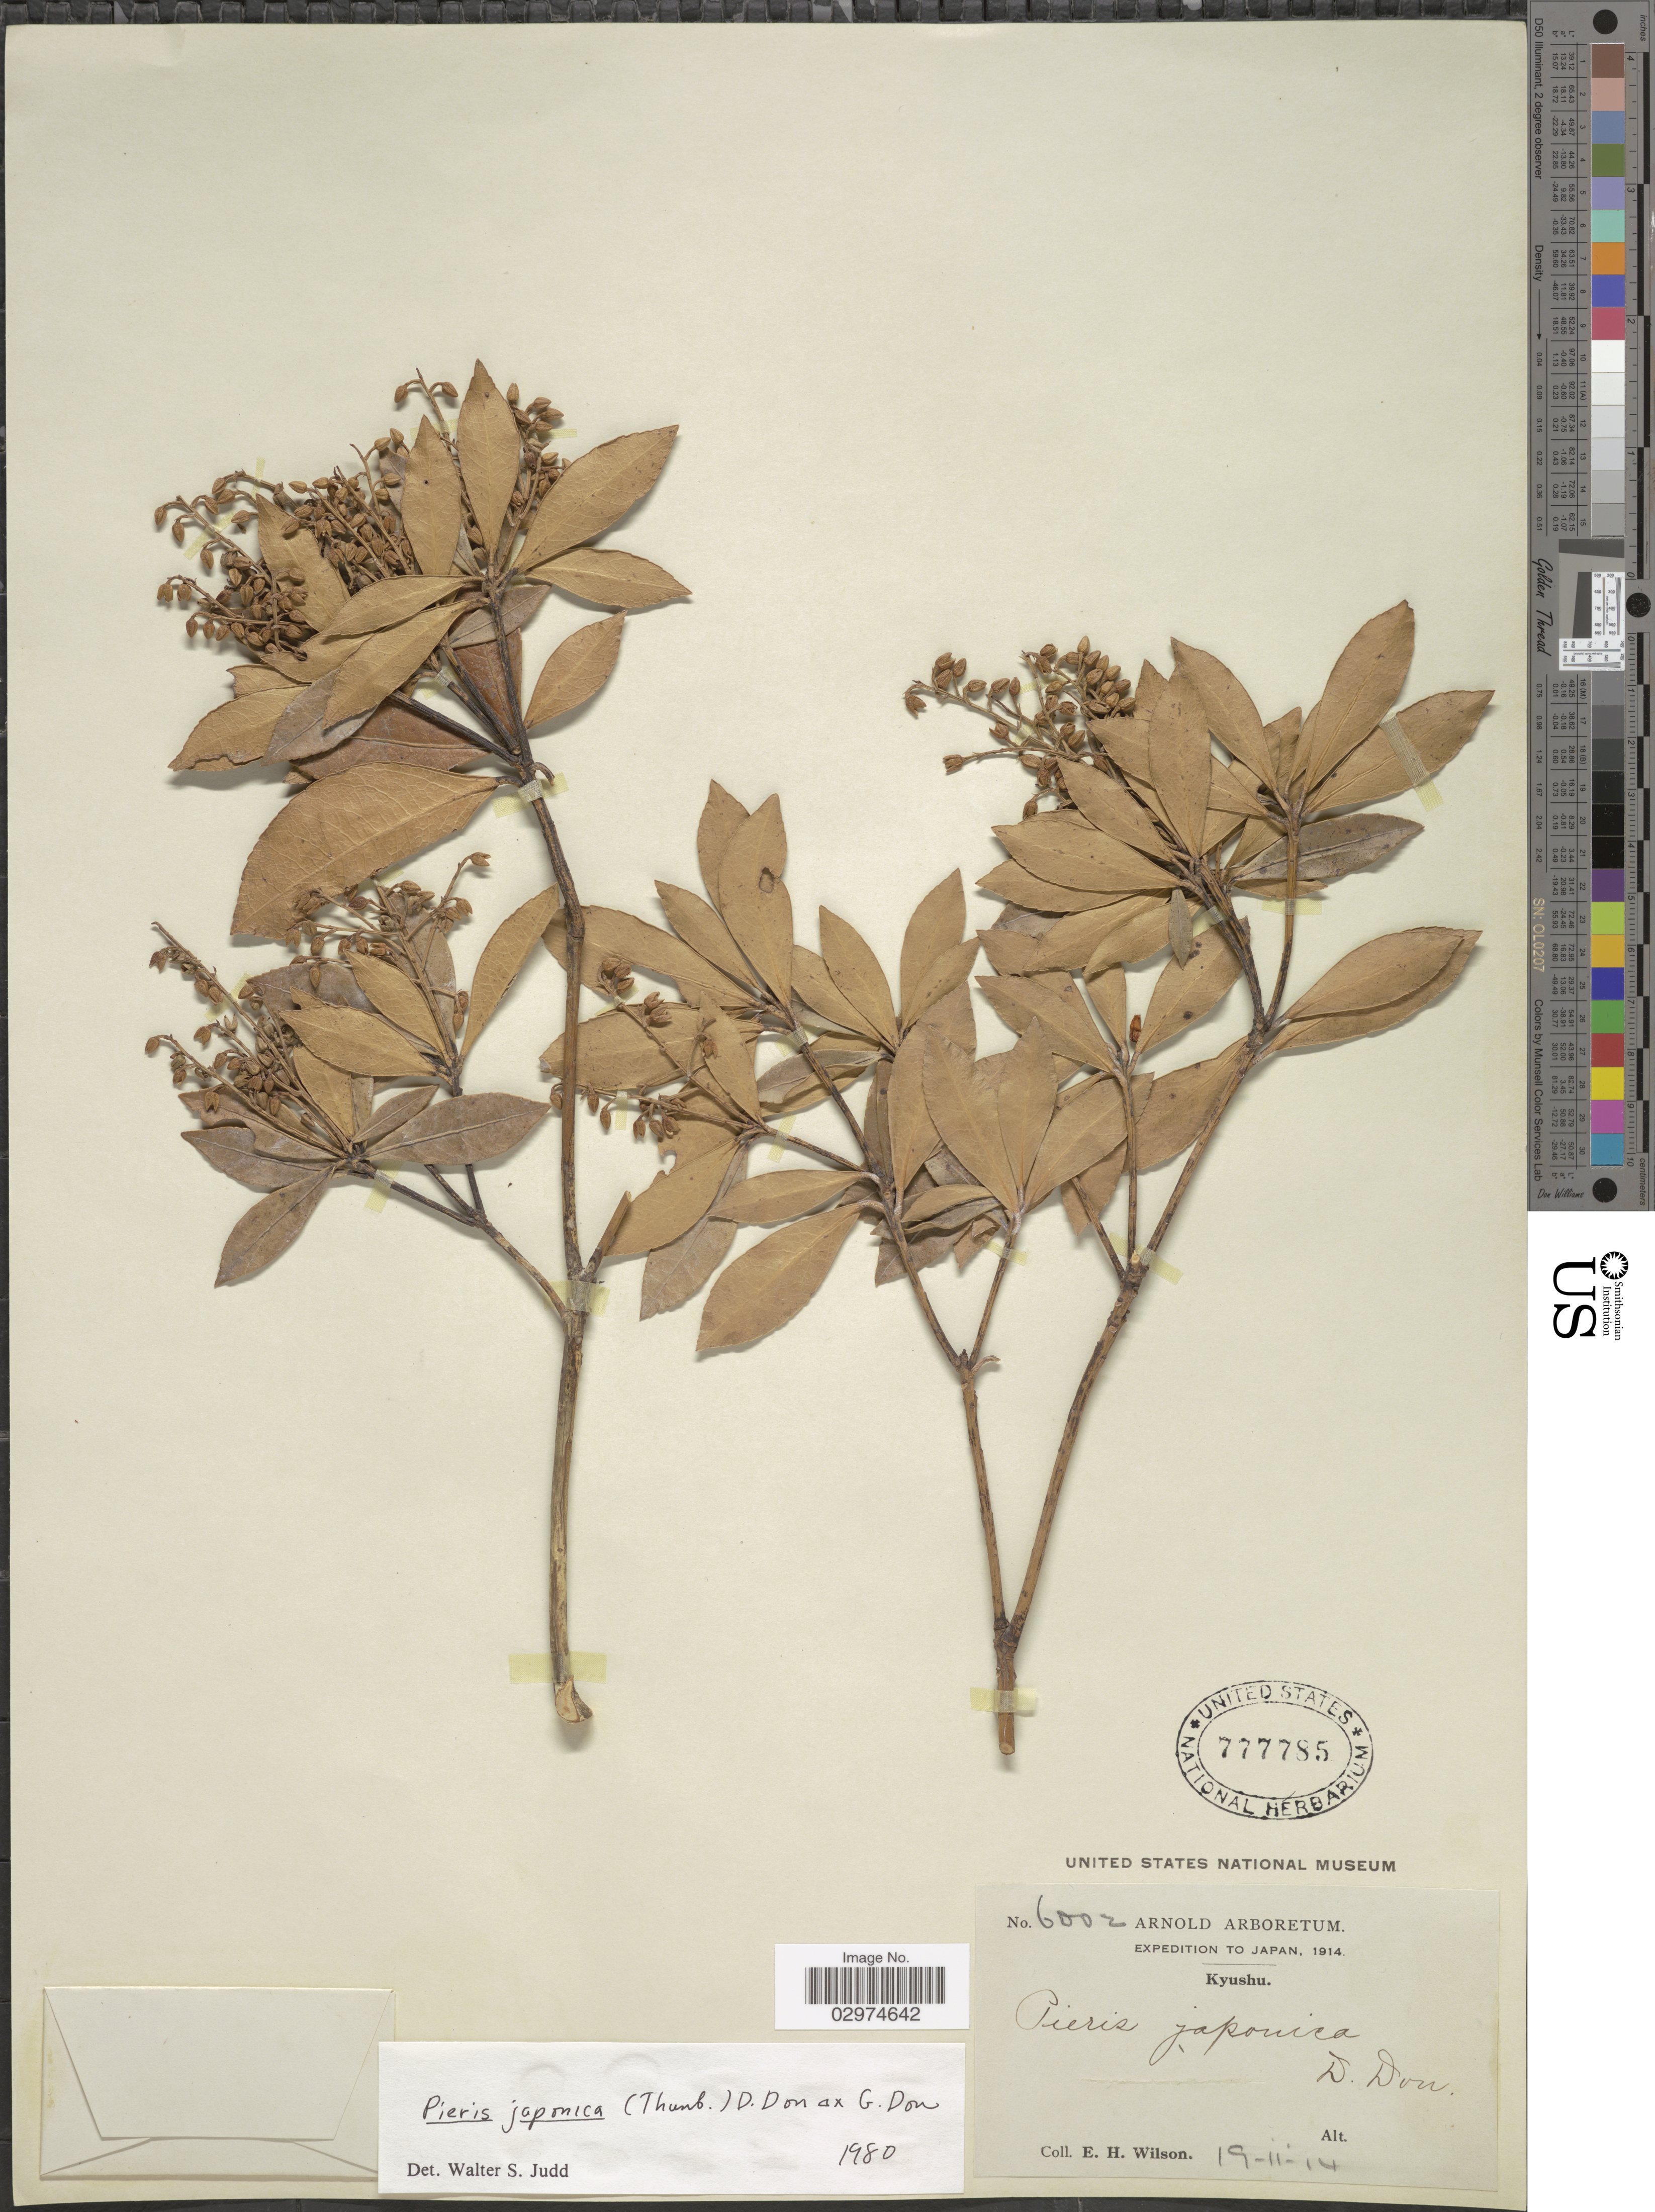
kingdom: Plantae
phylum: Tracheophyta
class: Magnoliopsida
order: Ericales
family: Ericaceae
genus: Pieris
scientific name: Pieris japonica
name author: (Thunb.) D. Don ex G. Don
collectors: E. Wilson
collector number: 6002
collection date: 1914-11-19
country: Japan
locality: Kyushu.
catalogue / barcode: US 777785